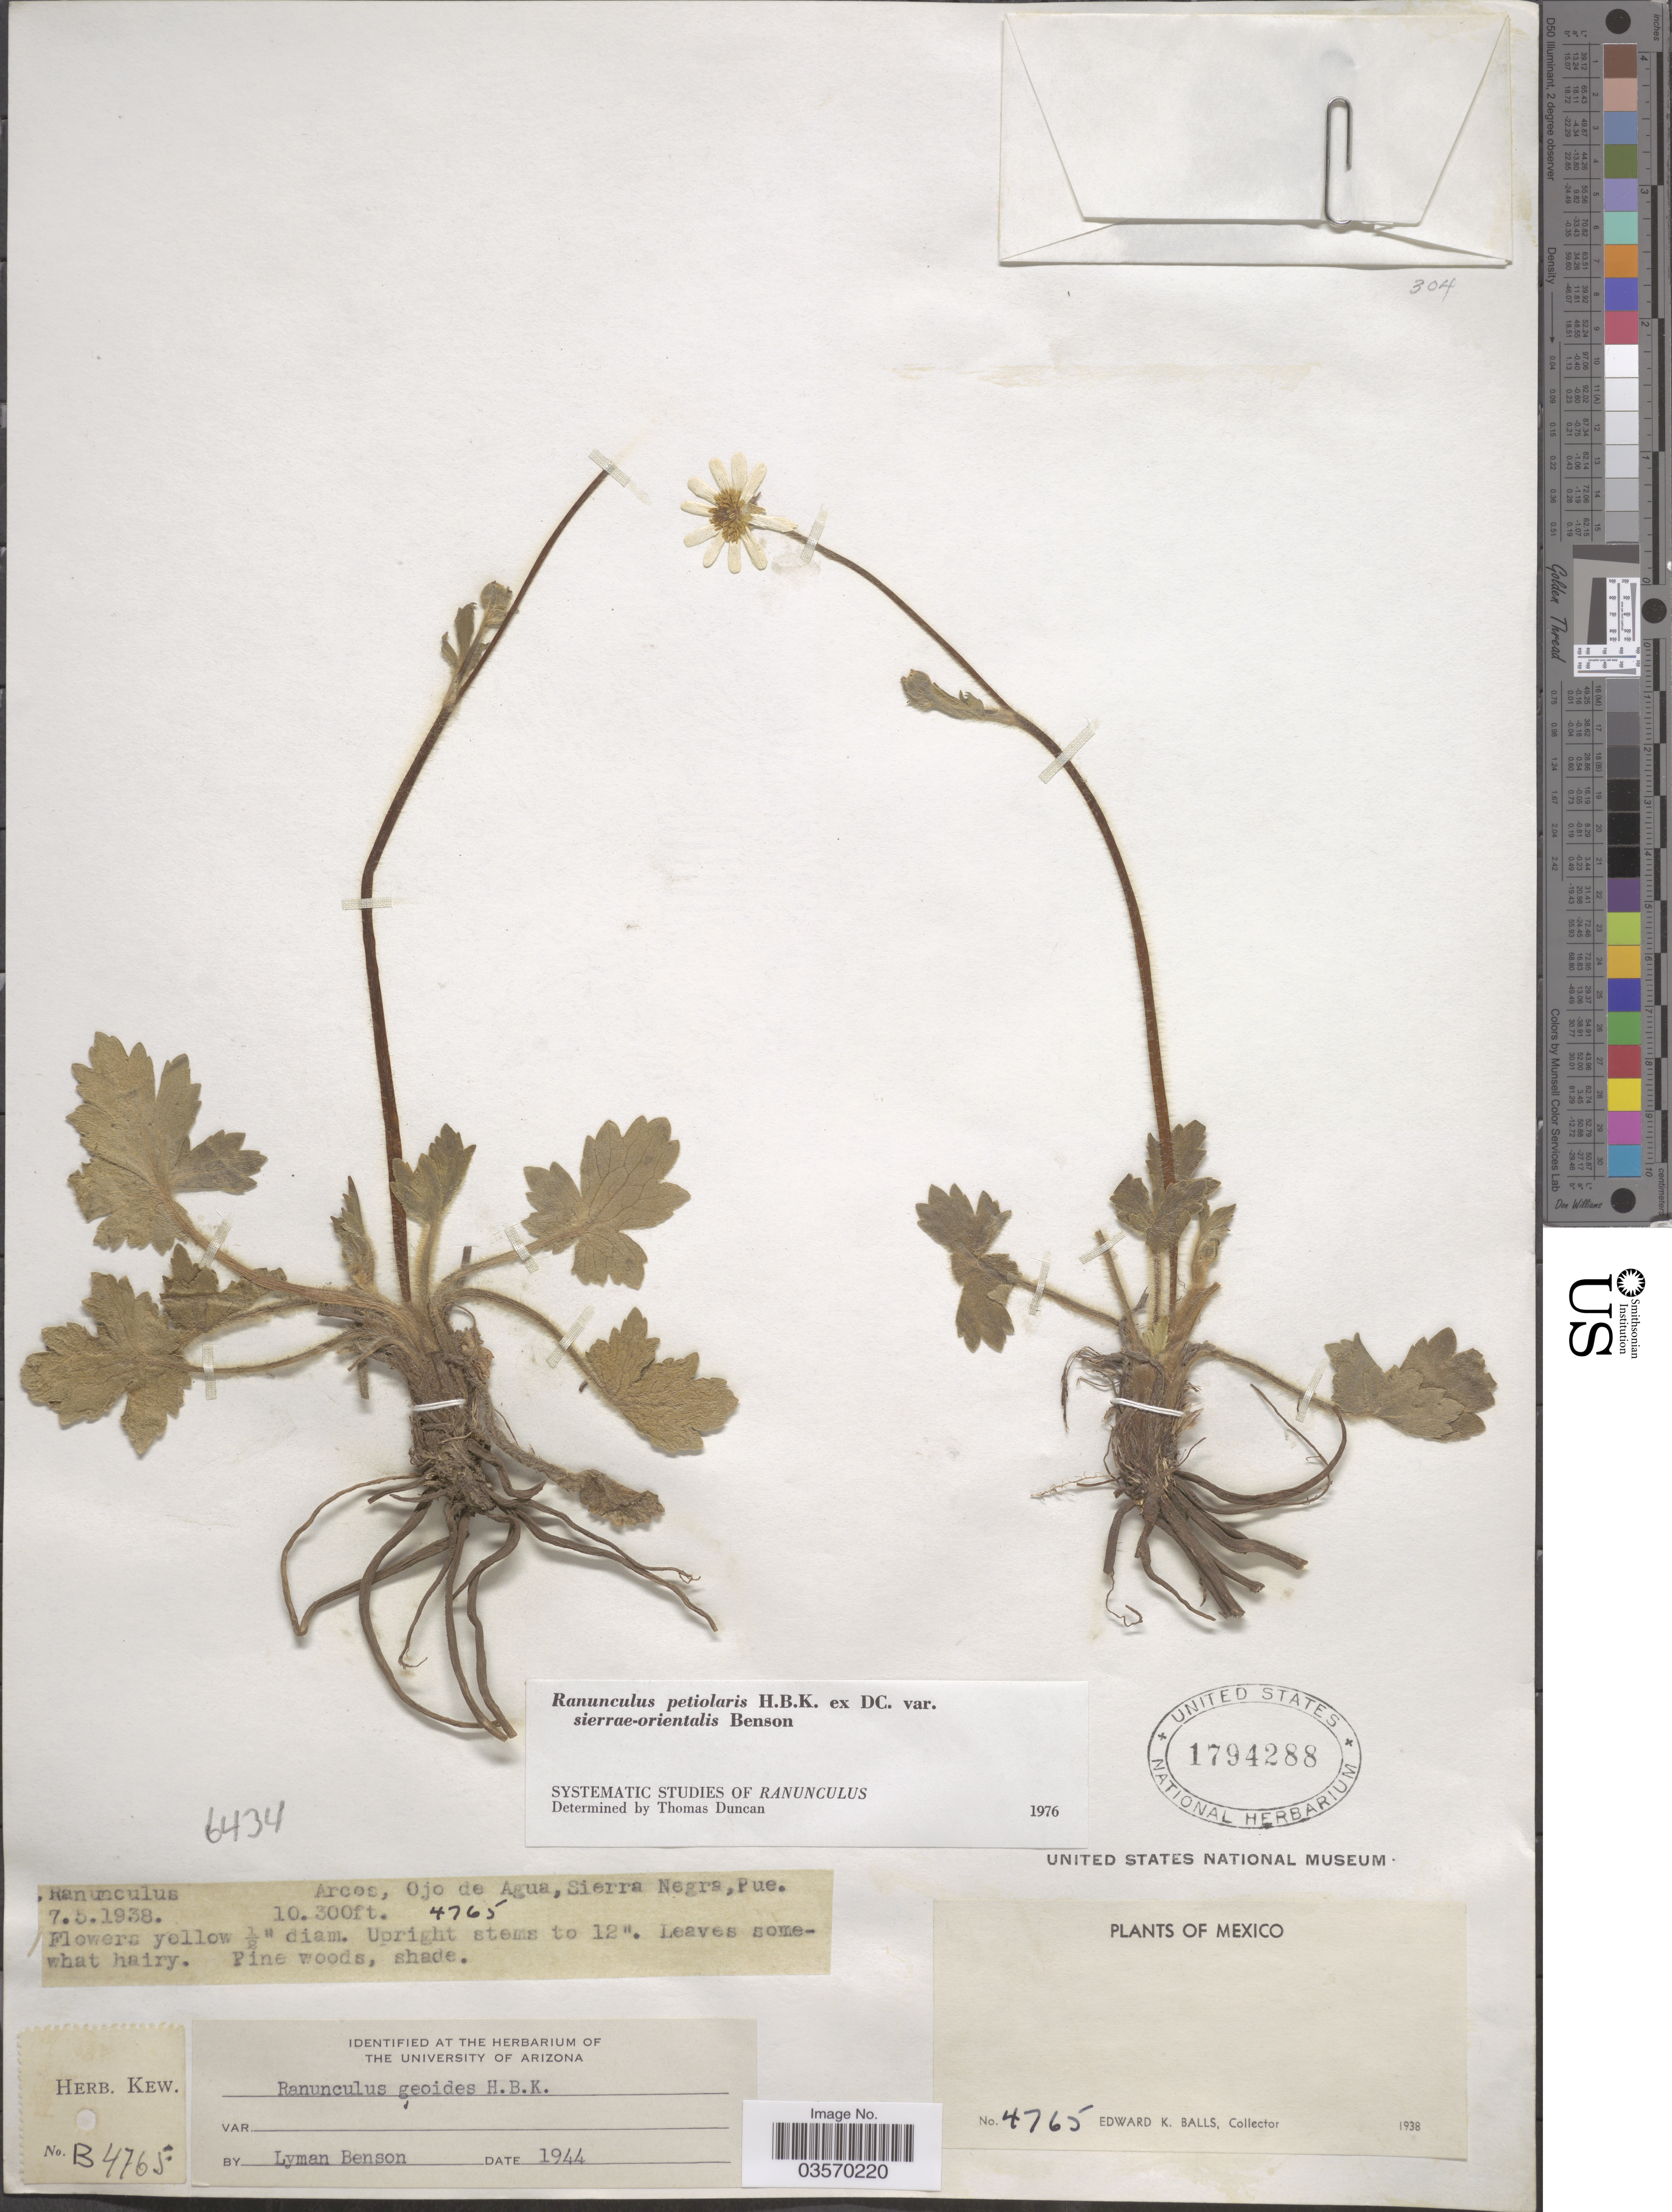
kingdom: Plantae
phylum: Tracheophyta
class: Magnoliopsida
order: Ranunculales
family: Ranunculaceae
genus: Ranunculus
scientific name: Ranunculus petiolaris var. sierrae-orientalis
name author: L.D. Benson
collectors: E. K. Balls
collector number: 4765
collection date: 1938-05-07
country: Mexico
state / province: Puebla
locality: Arcos, Ojo de Agua, Sierra Negra.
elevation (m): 3139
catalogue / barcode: US 1794288